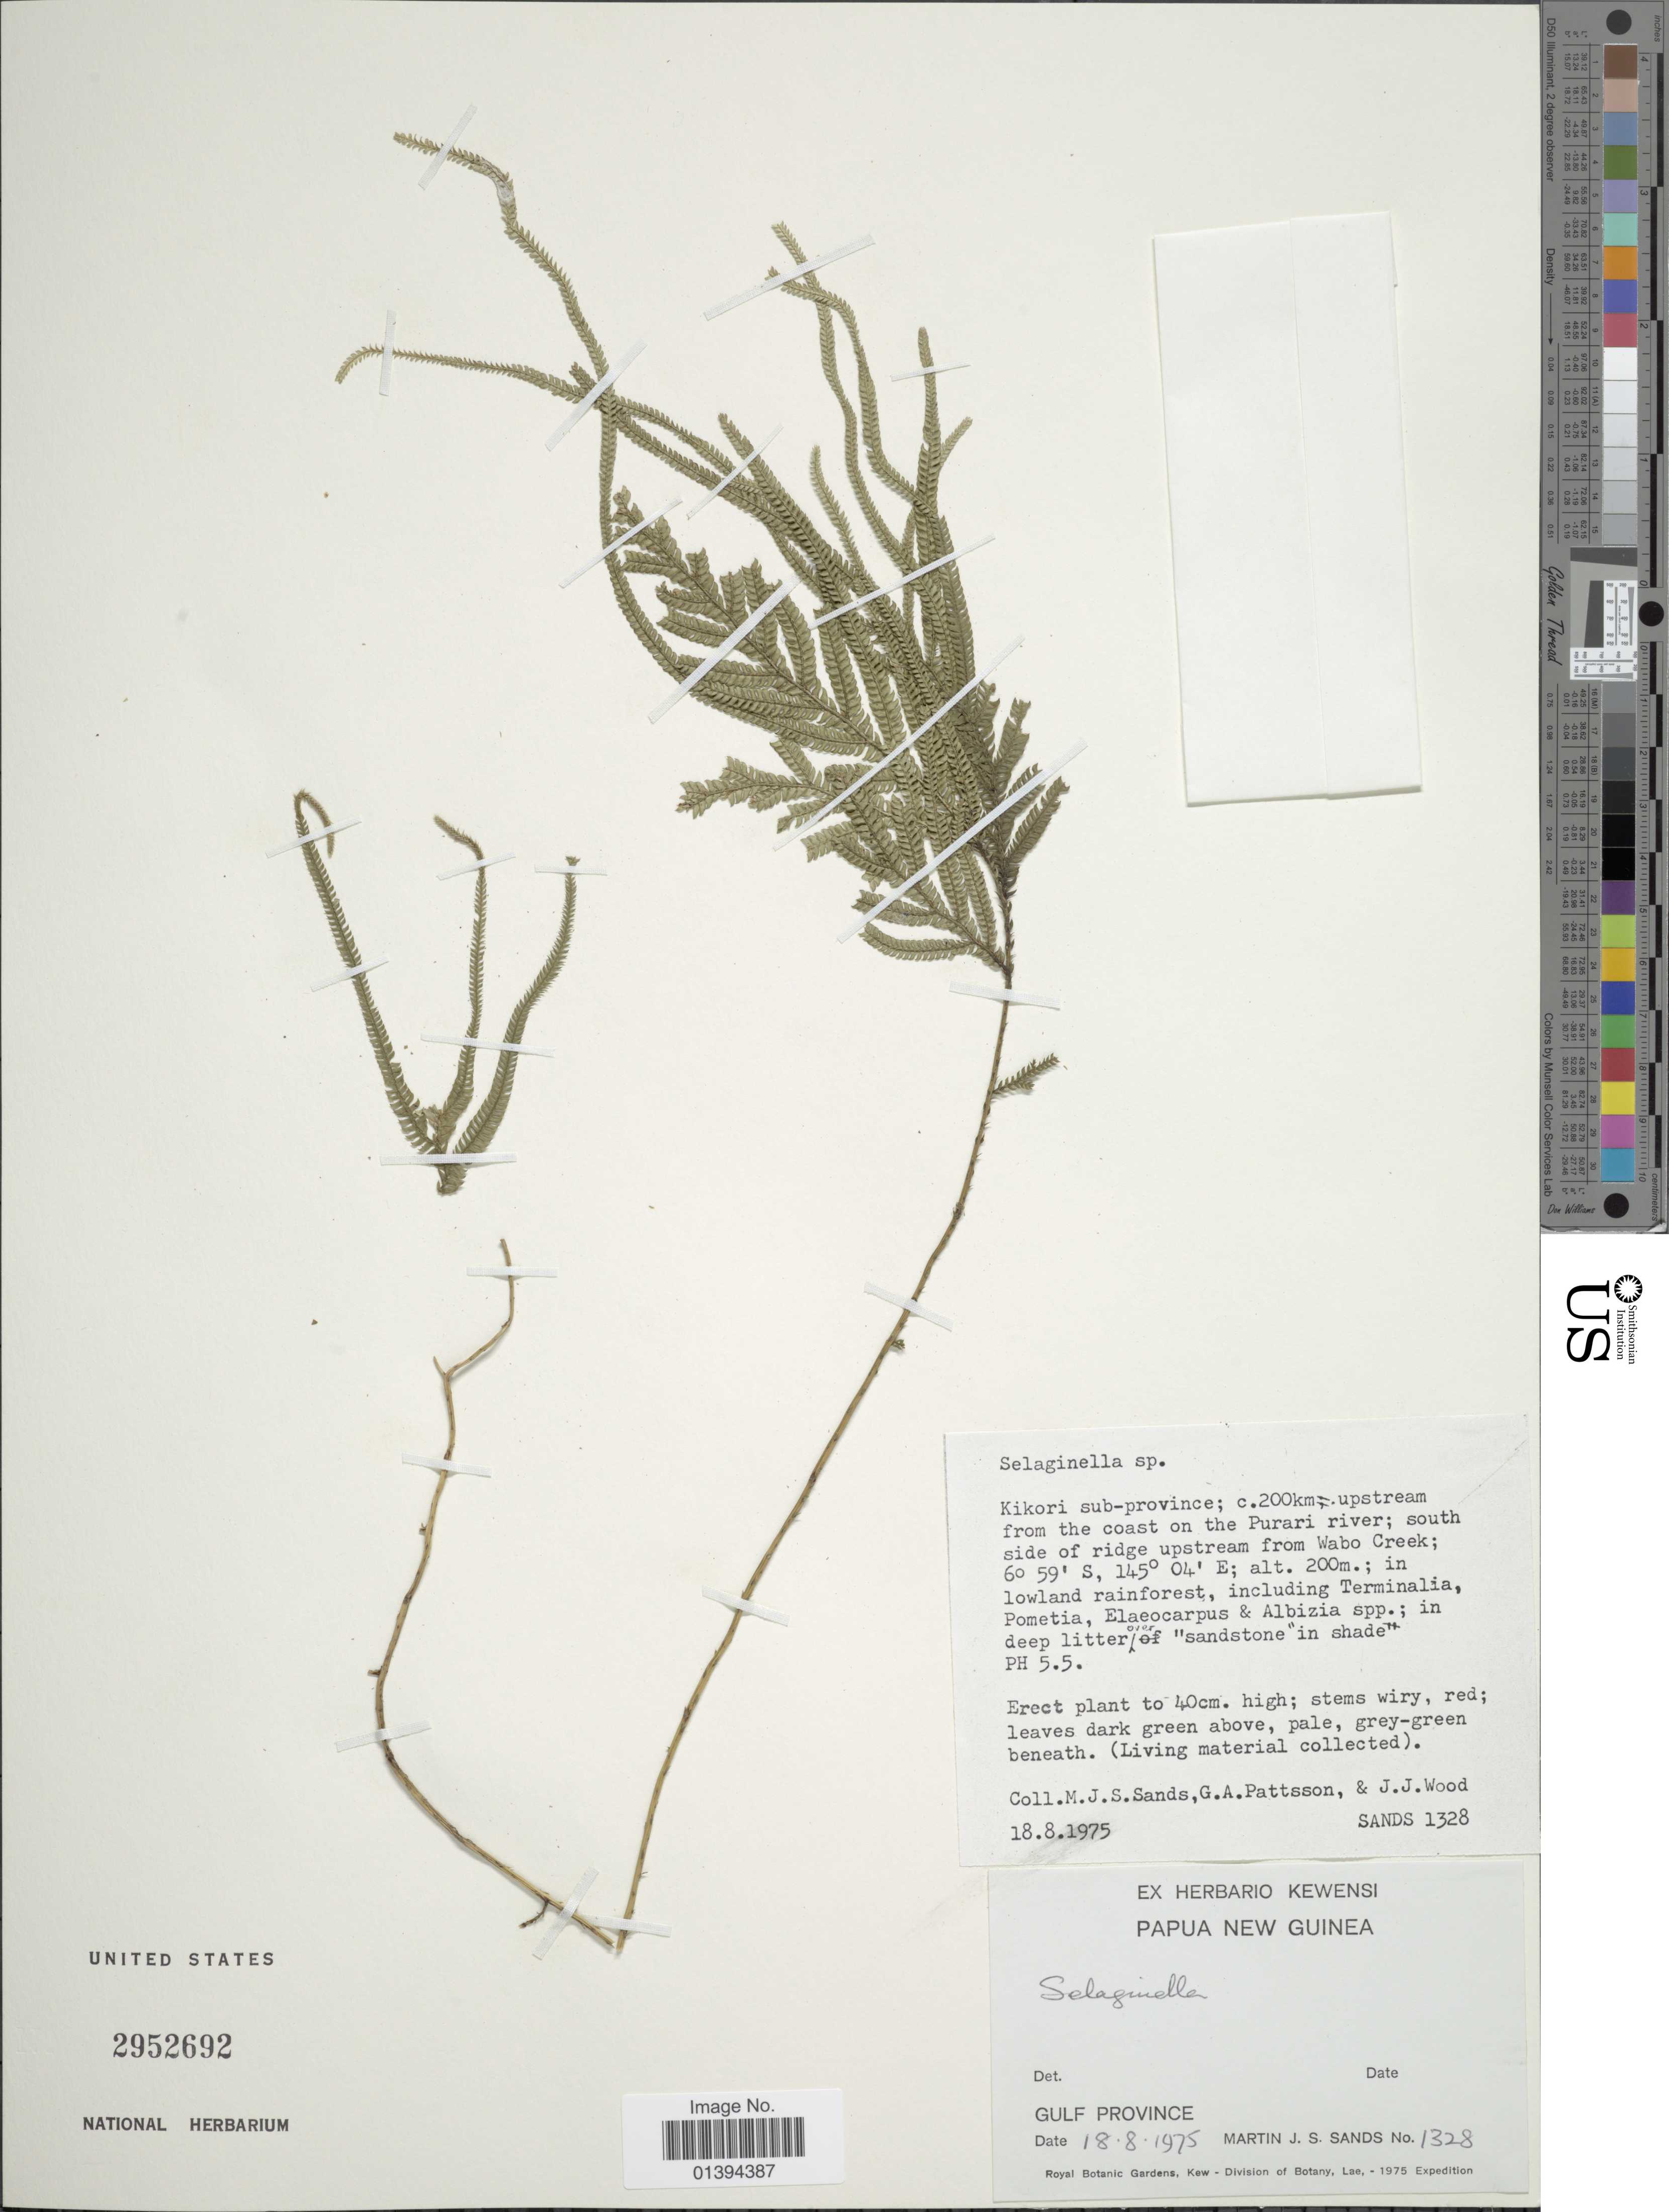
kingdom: Plantae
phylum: Tracheophyta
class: Lycopodiopsida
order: Selaginellales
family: Selaginellaceae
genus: Selaginella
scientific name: Selaginella sp.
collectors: M. Sands, G. Pattison & J. Wood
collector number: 1328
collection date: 1975-08-18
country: Papua New Guinea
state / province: Gulf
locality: Kikori Sub-province; c. 200km upstream from the coast on the Purari river; south side of ridge upstream from Wabo Creek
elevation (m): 200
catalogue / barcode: US 2952692